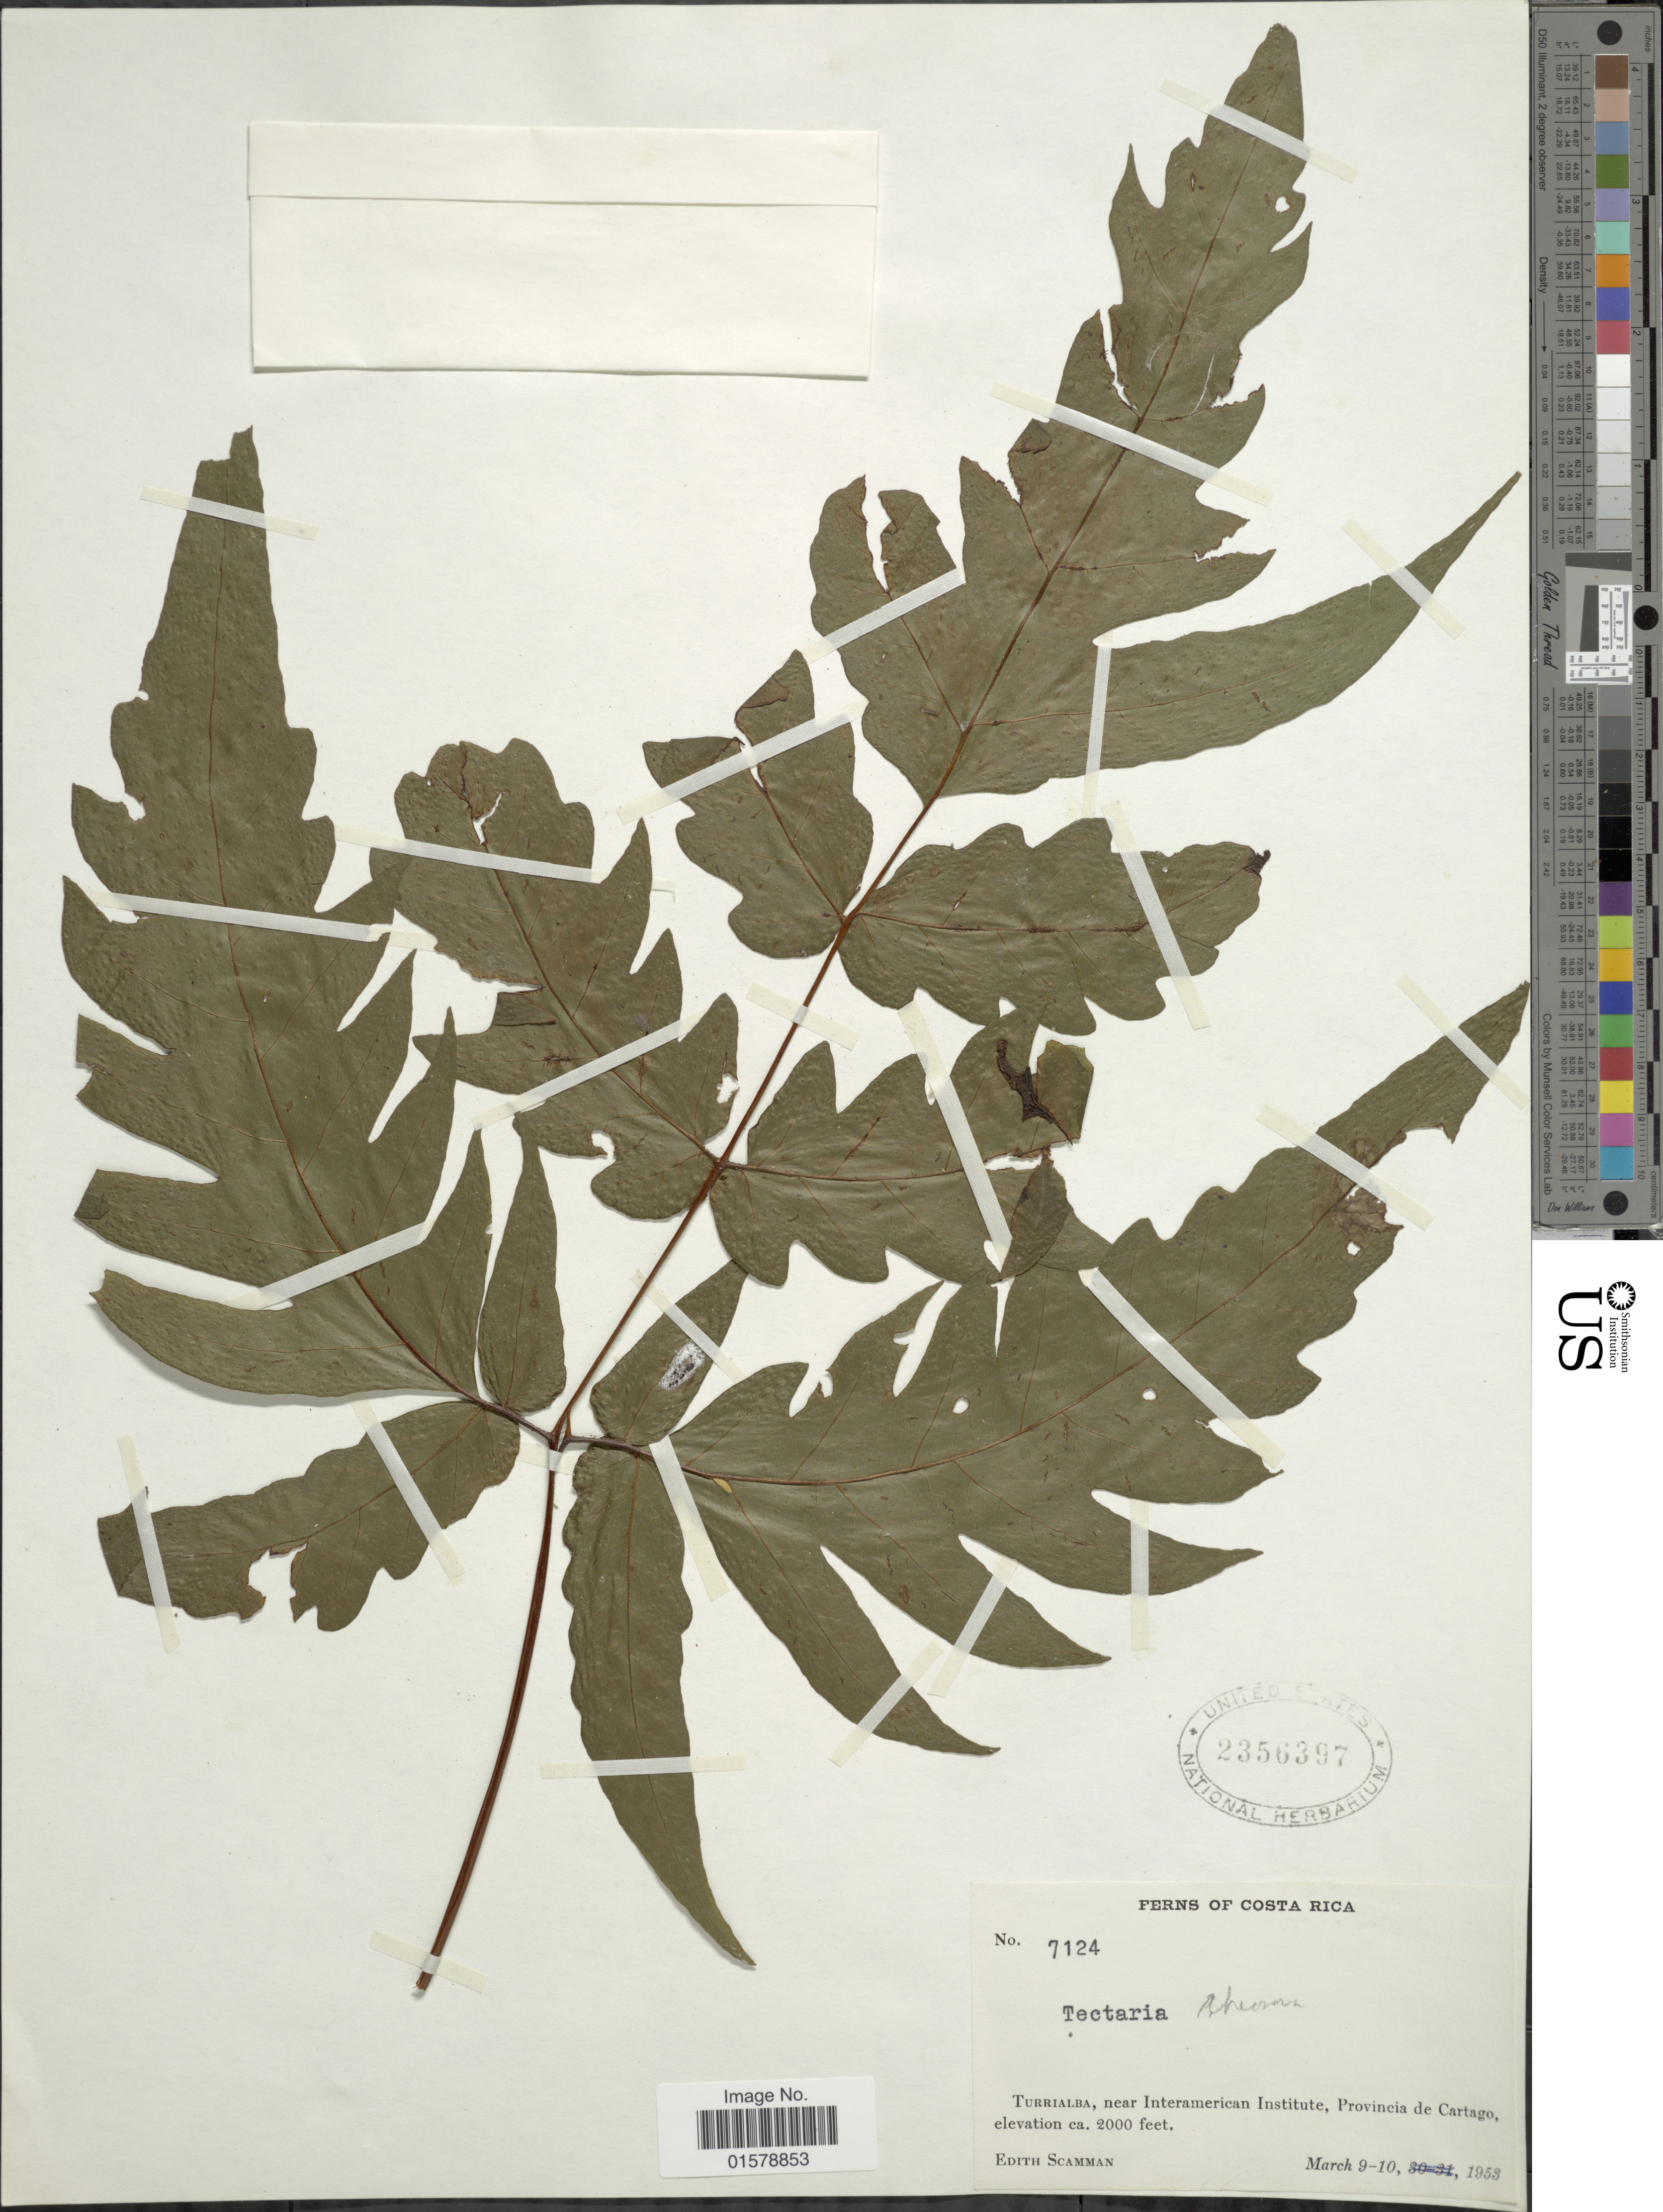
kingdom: Plantae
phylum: Tracheophyta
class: Polypodiopsida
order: Polypodiales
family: Tectariaceae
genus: Tectaria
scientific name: Tectaria rivalis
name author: (Mett. ex Kuhn) C. Chr.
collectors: E. Scamman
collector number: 7124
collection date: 1953-03-09/1953-03-10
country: Costa Rica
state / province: Cartago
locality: Turrialba, near Interamerican Institiute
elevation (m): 610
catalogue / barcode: US 2356397